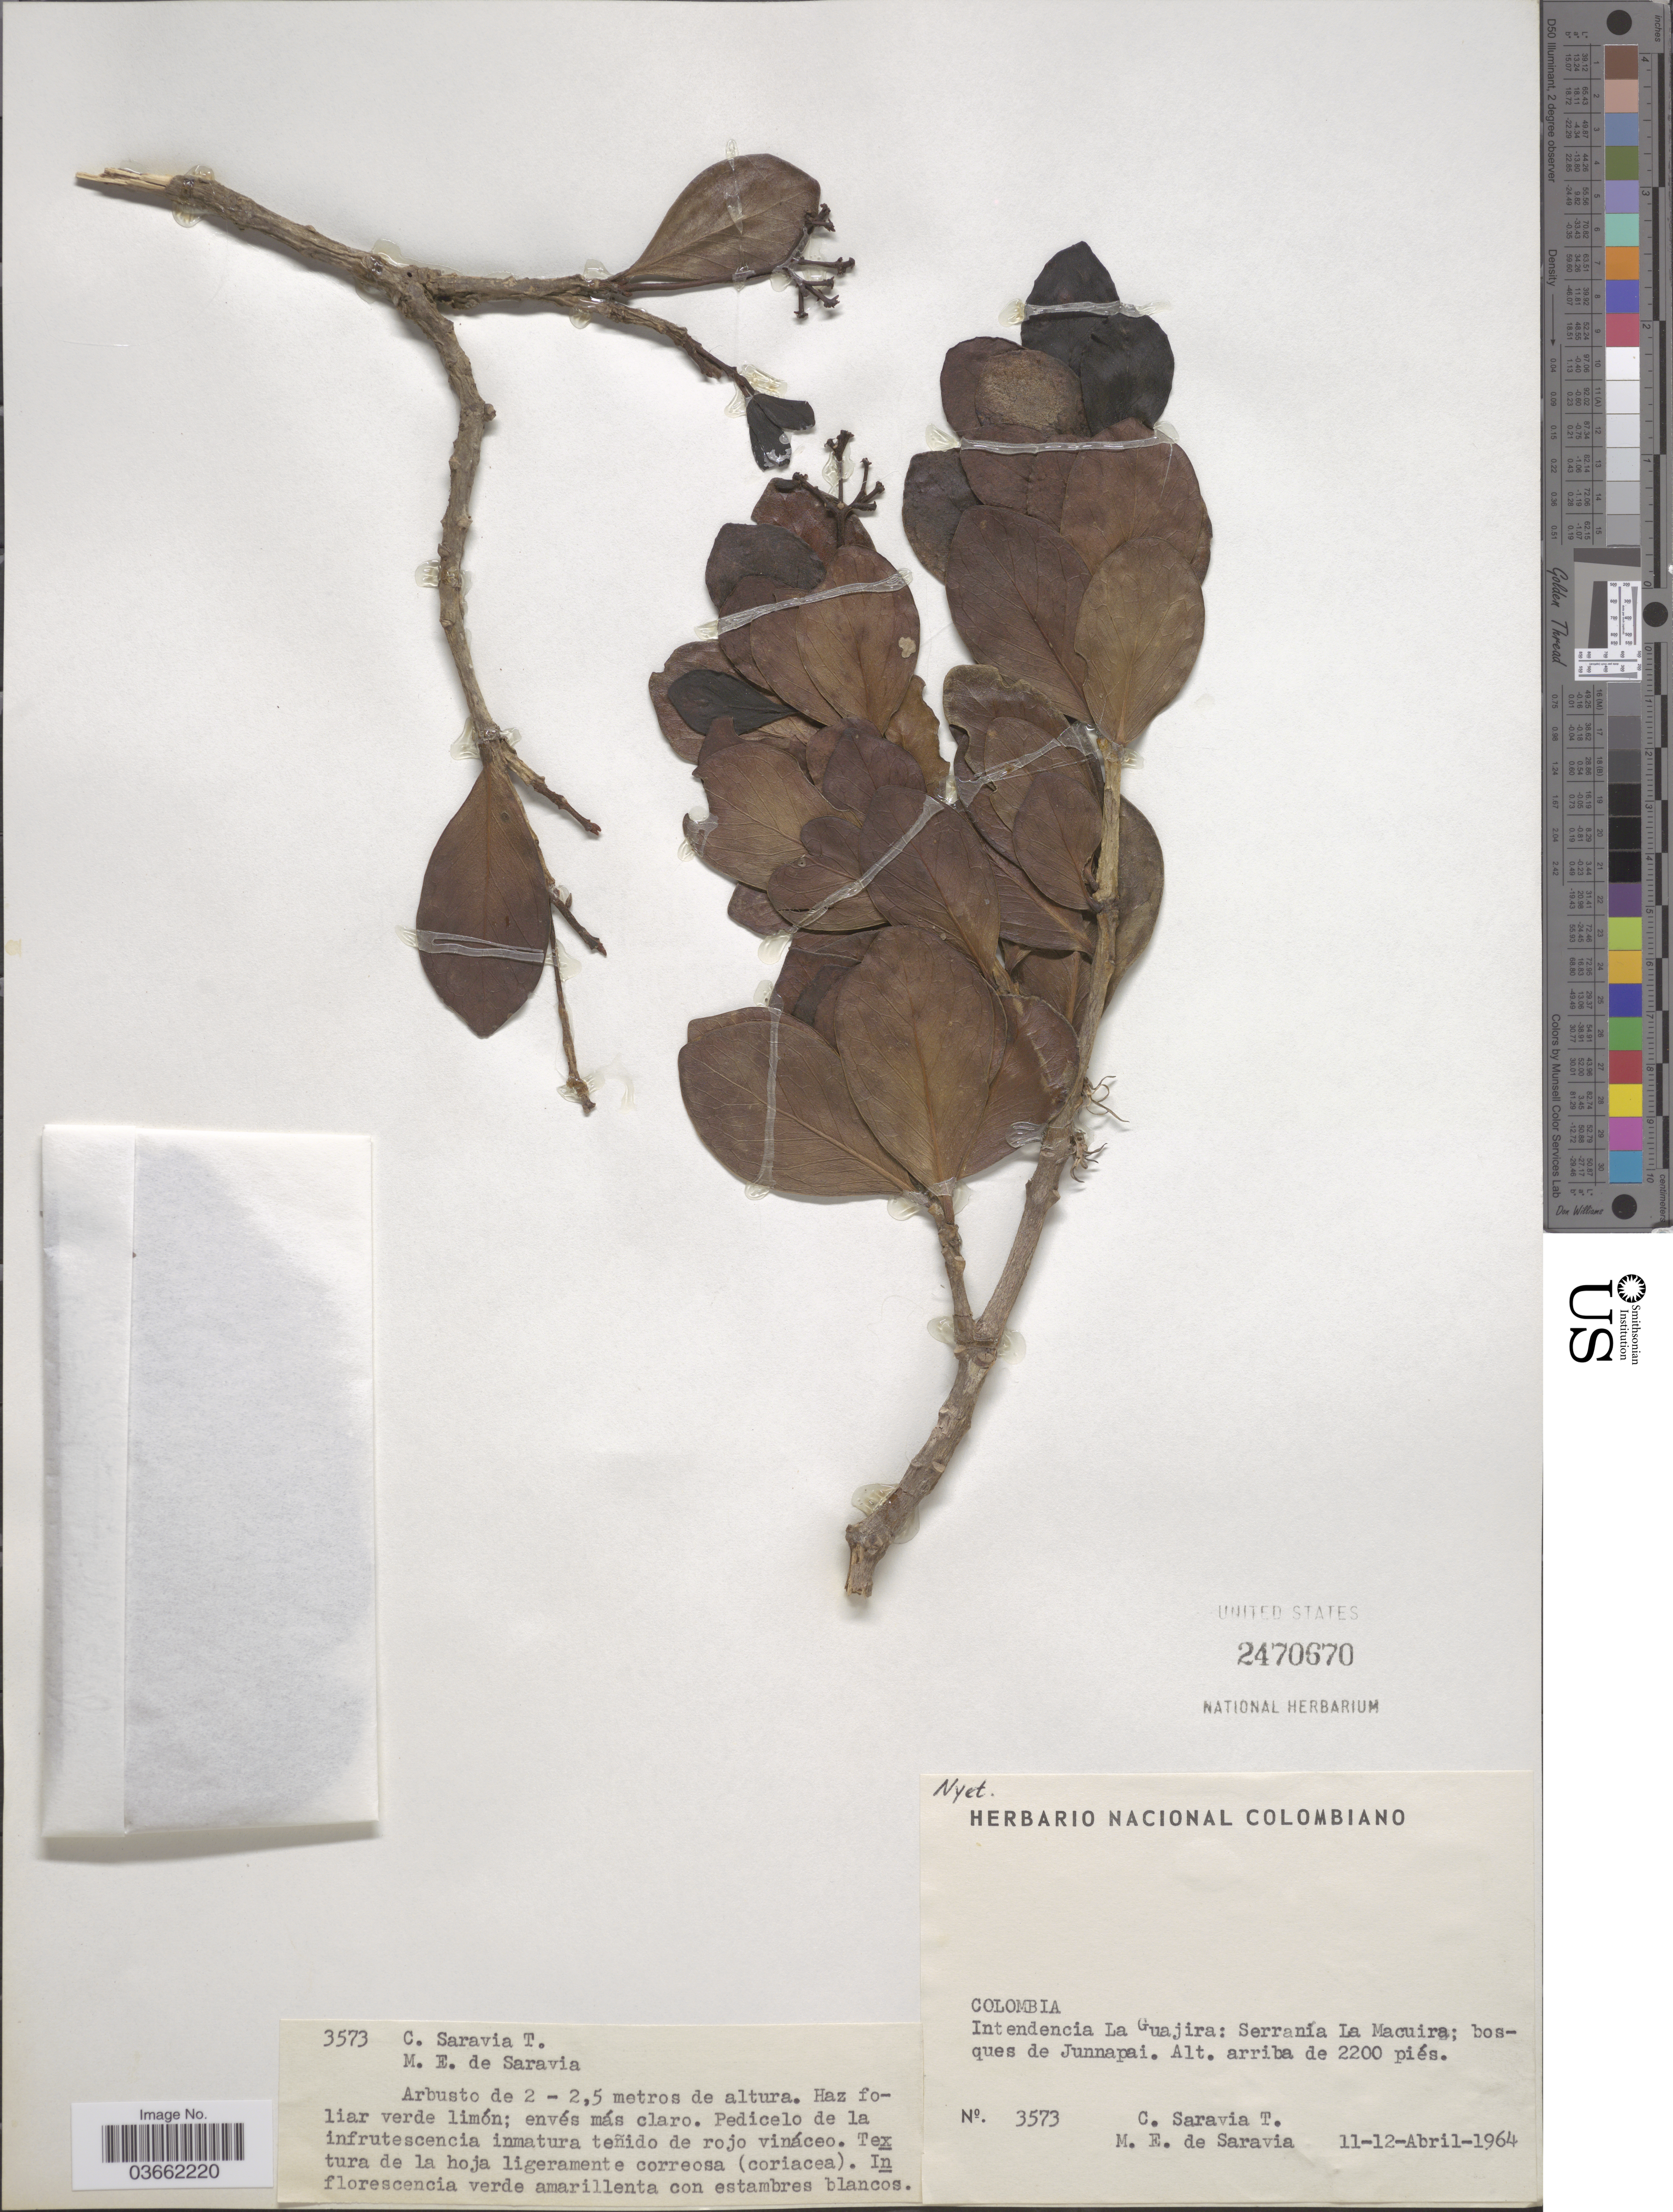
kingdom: Plantae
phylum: Tracheophyta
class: Magnoliopsida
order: Caryophyllales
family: Nyctaginaceae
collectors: C. Saravia T. & M. de Saravia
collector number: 3573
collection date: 1964-04-11/1964-04-12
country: Colombia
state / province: La Guajira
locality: Intendencia La Guajira: Serranía La Macuira; bosques de Junnapai.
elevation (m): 671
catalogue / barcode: US 2470670